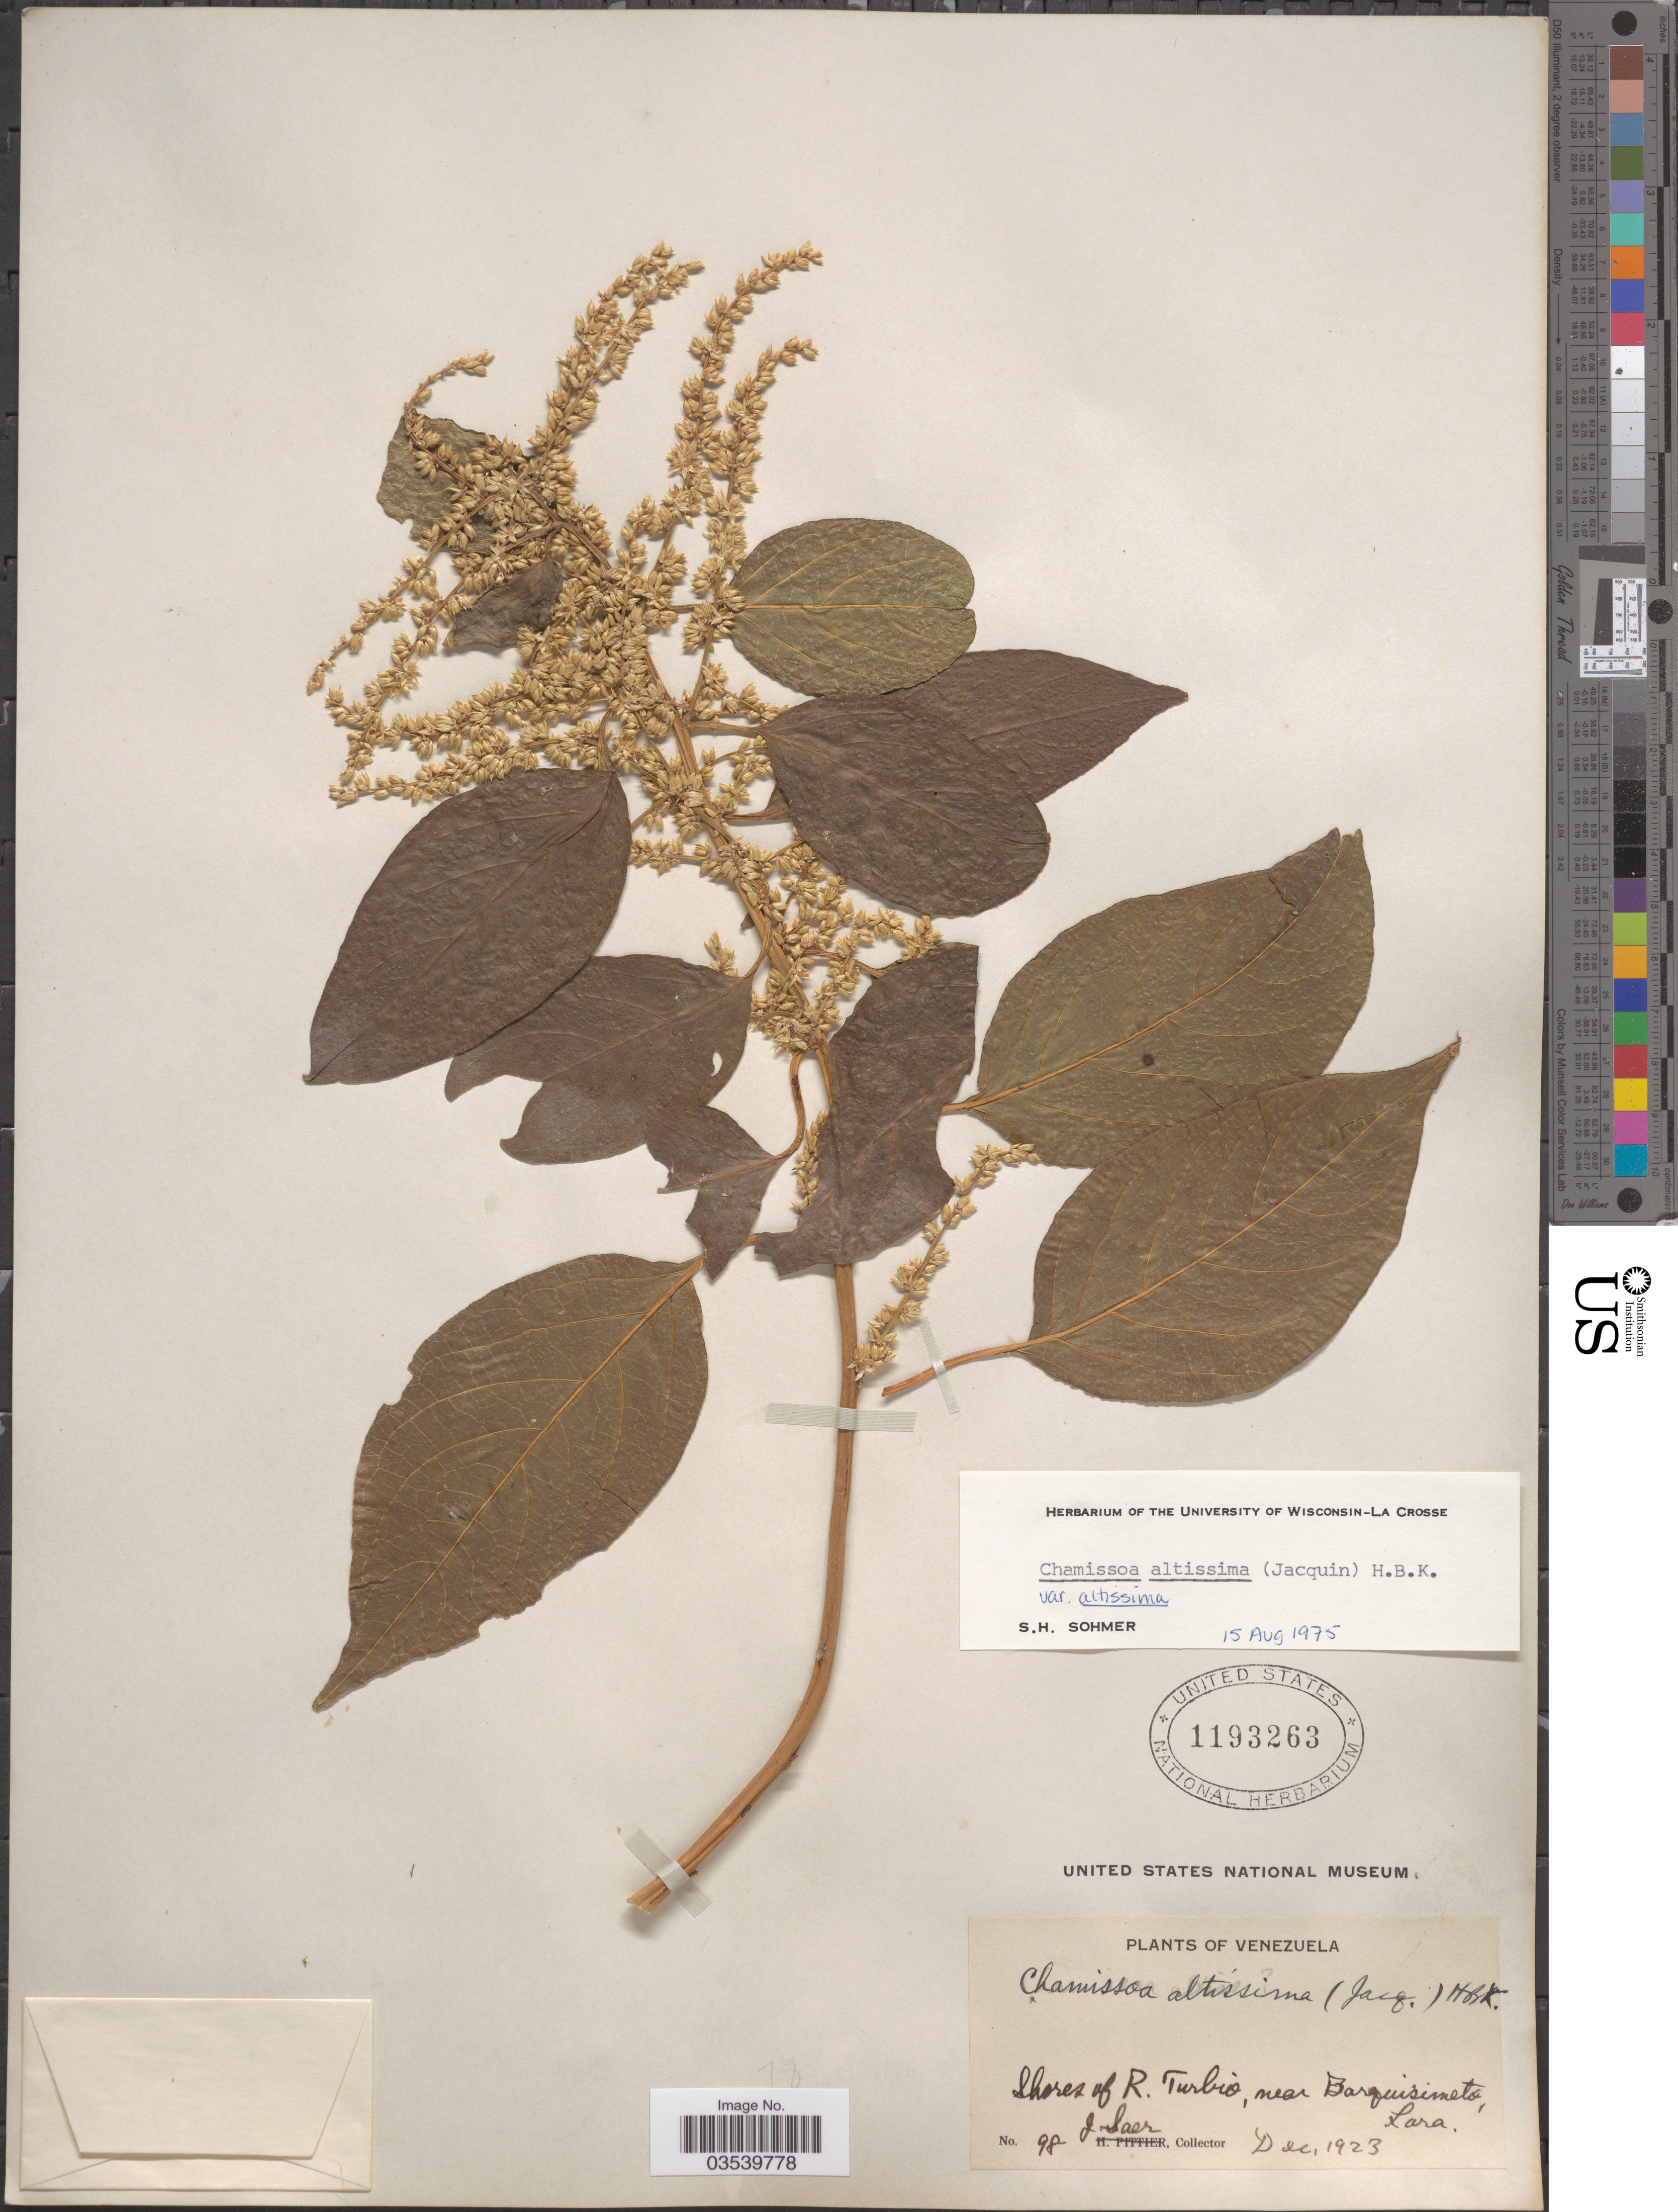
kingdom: Plantae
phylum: Tracheophyta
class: Magnoliopsida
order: Caryophyllales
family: Amaranthaceae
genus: Chamissoa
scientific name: Chamissoa altissima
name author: (Jacq.) Kunth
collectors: J. Saer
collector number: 98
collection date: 1923-12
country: Venezuela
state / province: Lara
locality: Shores of R. Turbio, near Barquisimeto.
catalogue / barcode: US 1193263